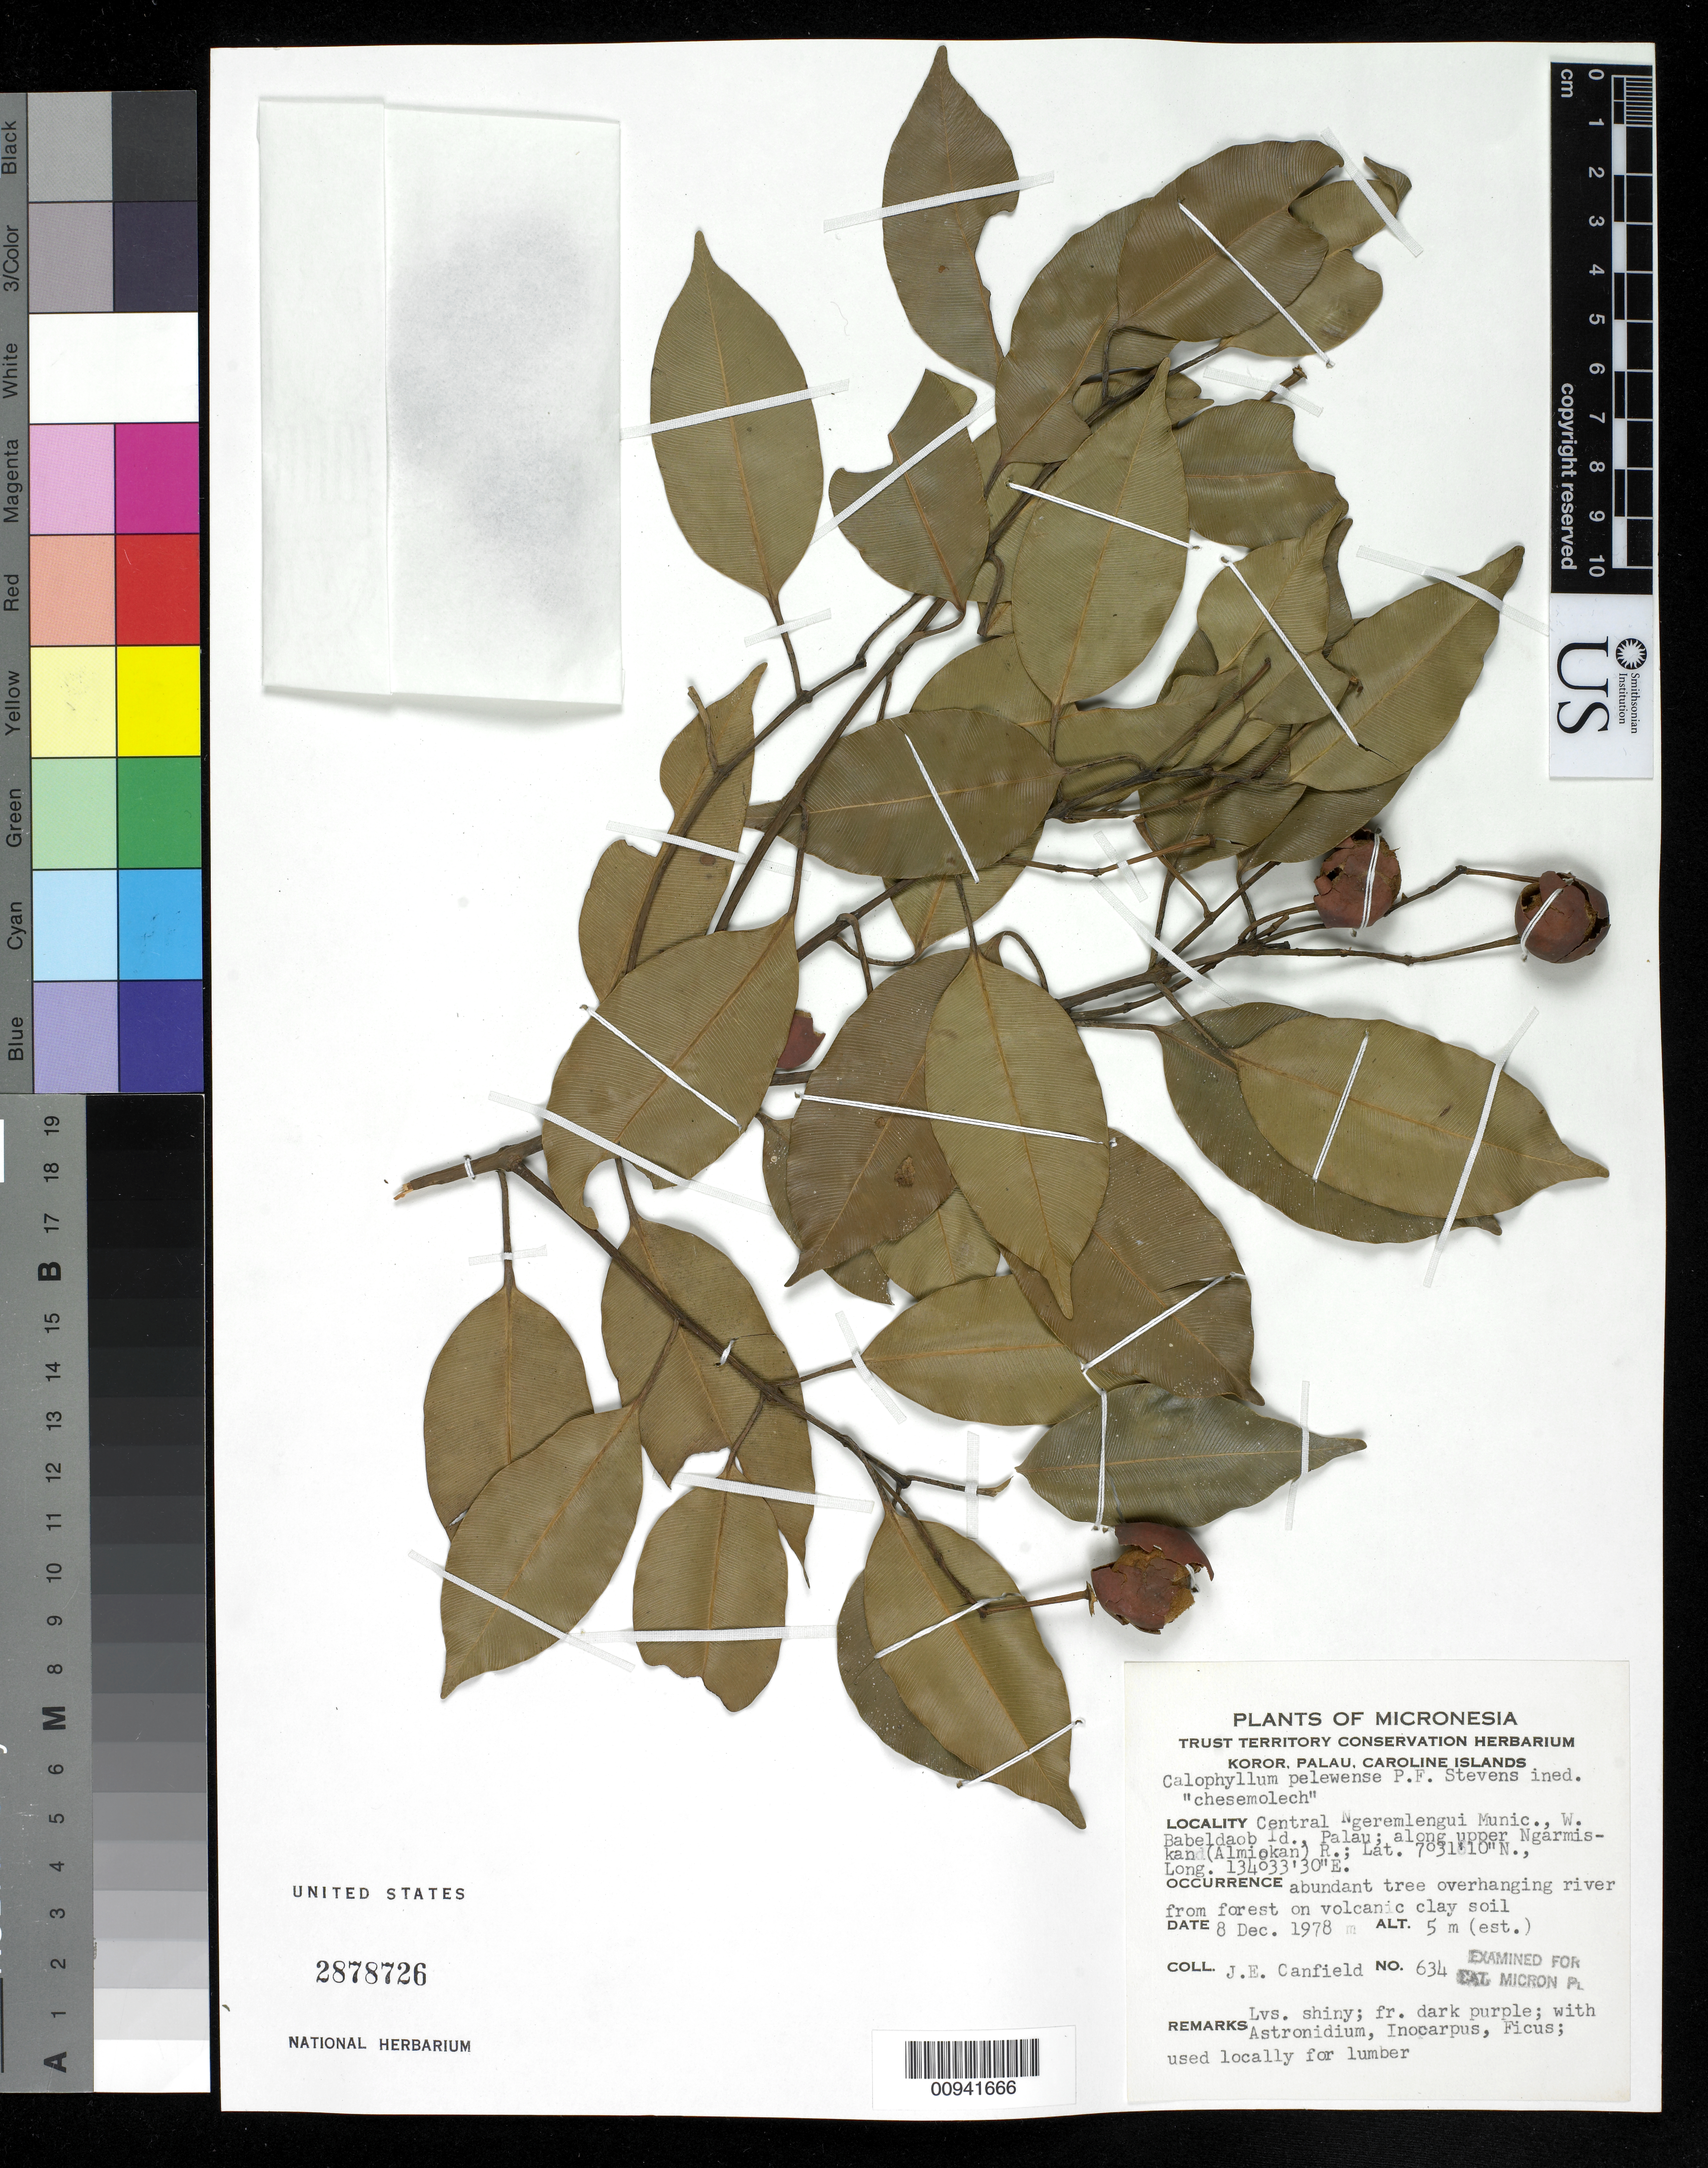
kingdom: Plantae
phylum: Tracheophyta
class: Magnoliopsida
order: Malpighiales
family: Calophyllaceae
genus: Calophyllum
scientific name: Calophyllum pelewense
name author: P.F. Stevens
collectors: J. E. Canfield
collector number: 634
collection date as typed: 08 Dec 1978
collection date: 1978-12-08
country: Palau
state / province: Koror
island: Babeldaob [Babelthuap]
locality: Central Ngeremlengui Munic., along upper Ngarmiskan (almiokan) R.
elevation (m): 5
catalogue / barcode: US 2878726